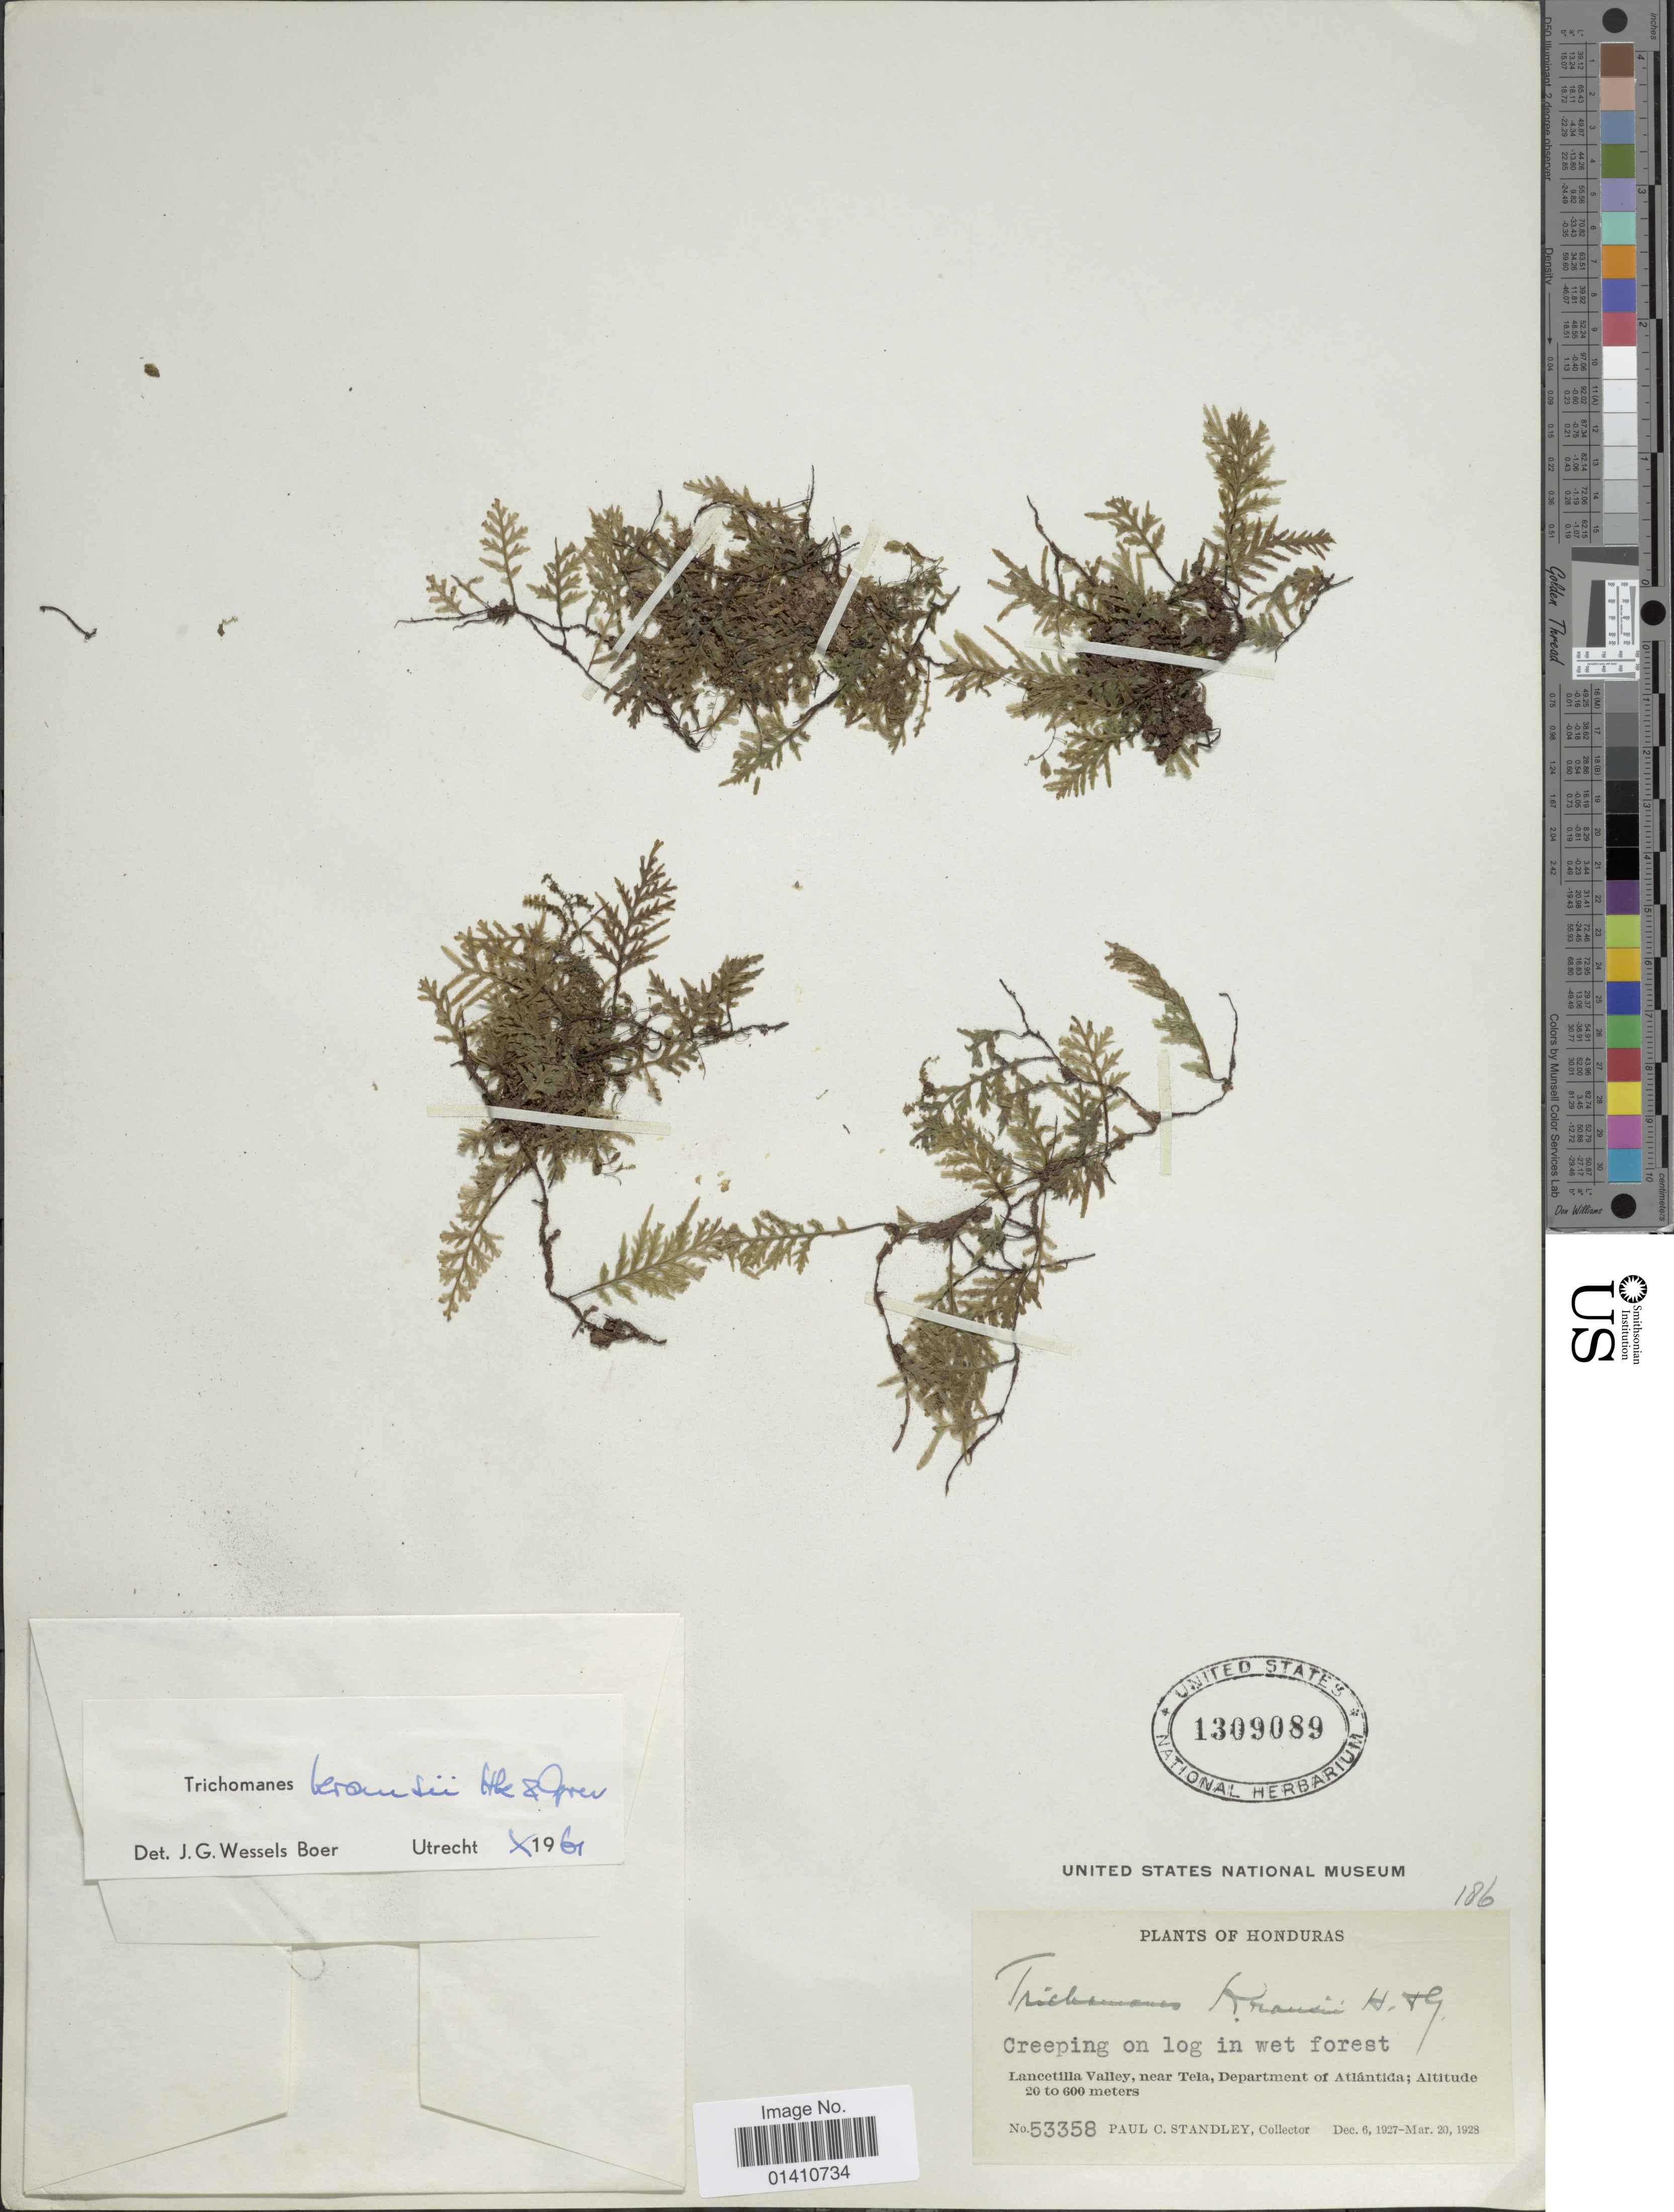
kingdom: Plantae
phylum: Tracheophyta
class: Polypodiopsida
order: Hymenophyllales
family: Hymenophyllaceae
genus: Didymoglossum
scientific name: Didymoglossum kraussii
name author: (Hook. & Grev.) C. Presl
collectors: P. C. Standley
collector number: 53358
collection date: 1927-12-06/1928-03-20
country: Honduras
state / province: Atlántida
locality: Lancetilla Valley, near Tela, Department of Atlantida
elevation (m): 20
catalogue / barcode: US 1309089